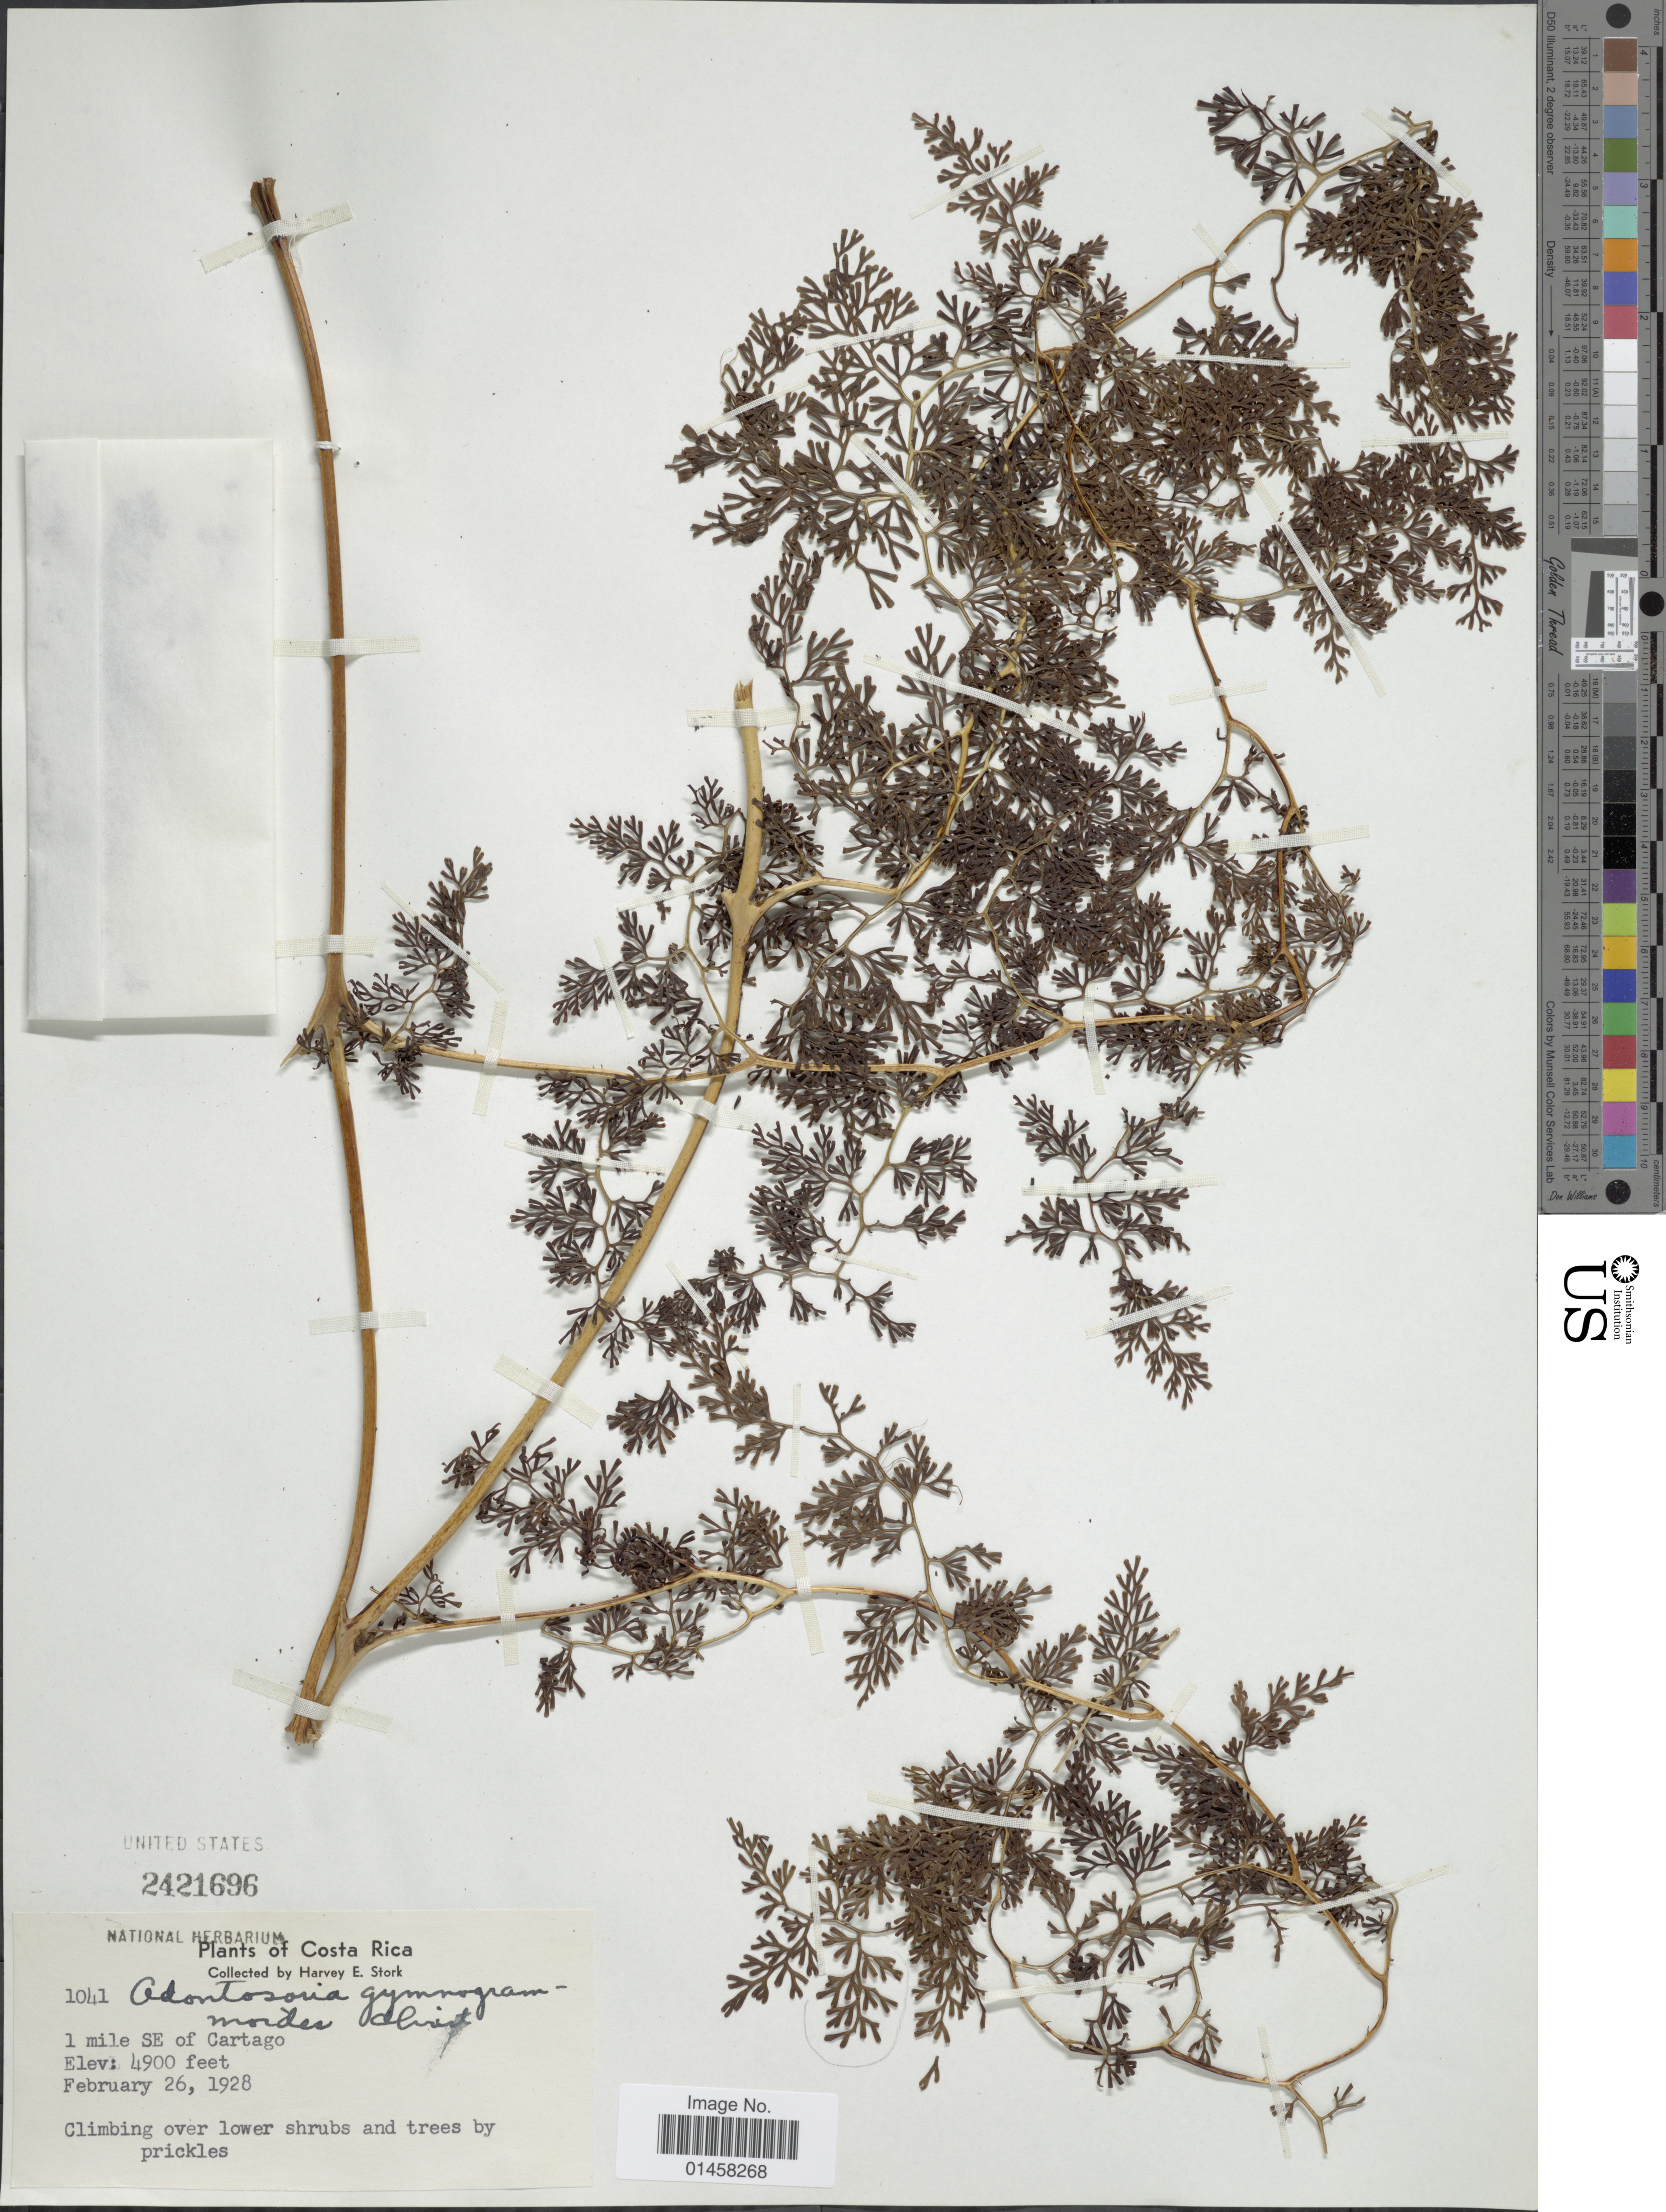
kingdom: Plantae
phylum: Tracheophyta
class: Polypodiopsida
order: Polypodiales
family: Lindsaeaceae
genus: Odontosoria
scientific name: Odontosoria gymnogrammoides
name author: Christ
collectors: H. E. Stork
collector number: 1041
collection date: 1928-02-26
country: Costa Rica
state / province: Cartago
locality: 1 mile SE of Cartago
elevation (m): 1494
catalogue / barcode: US 2421696